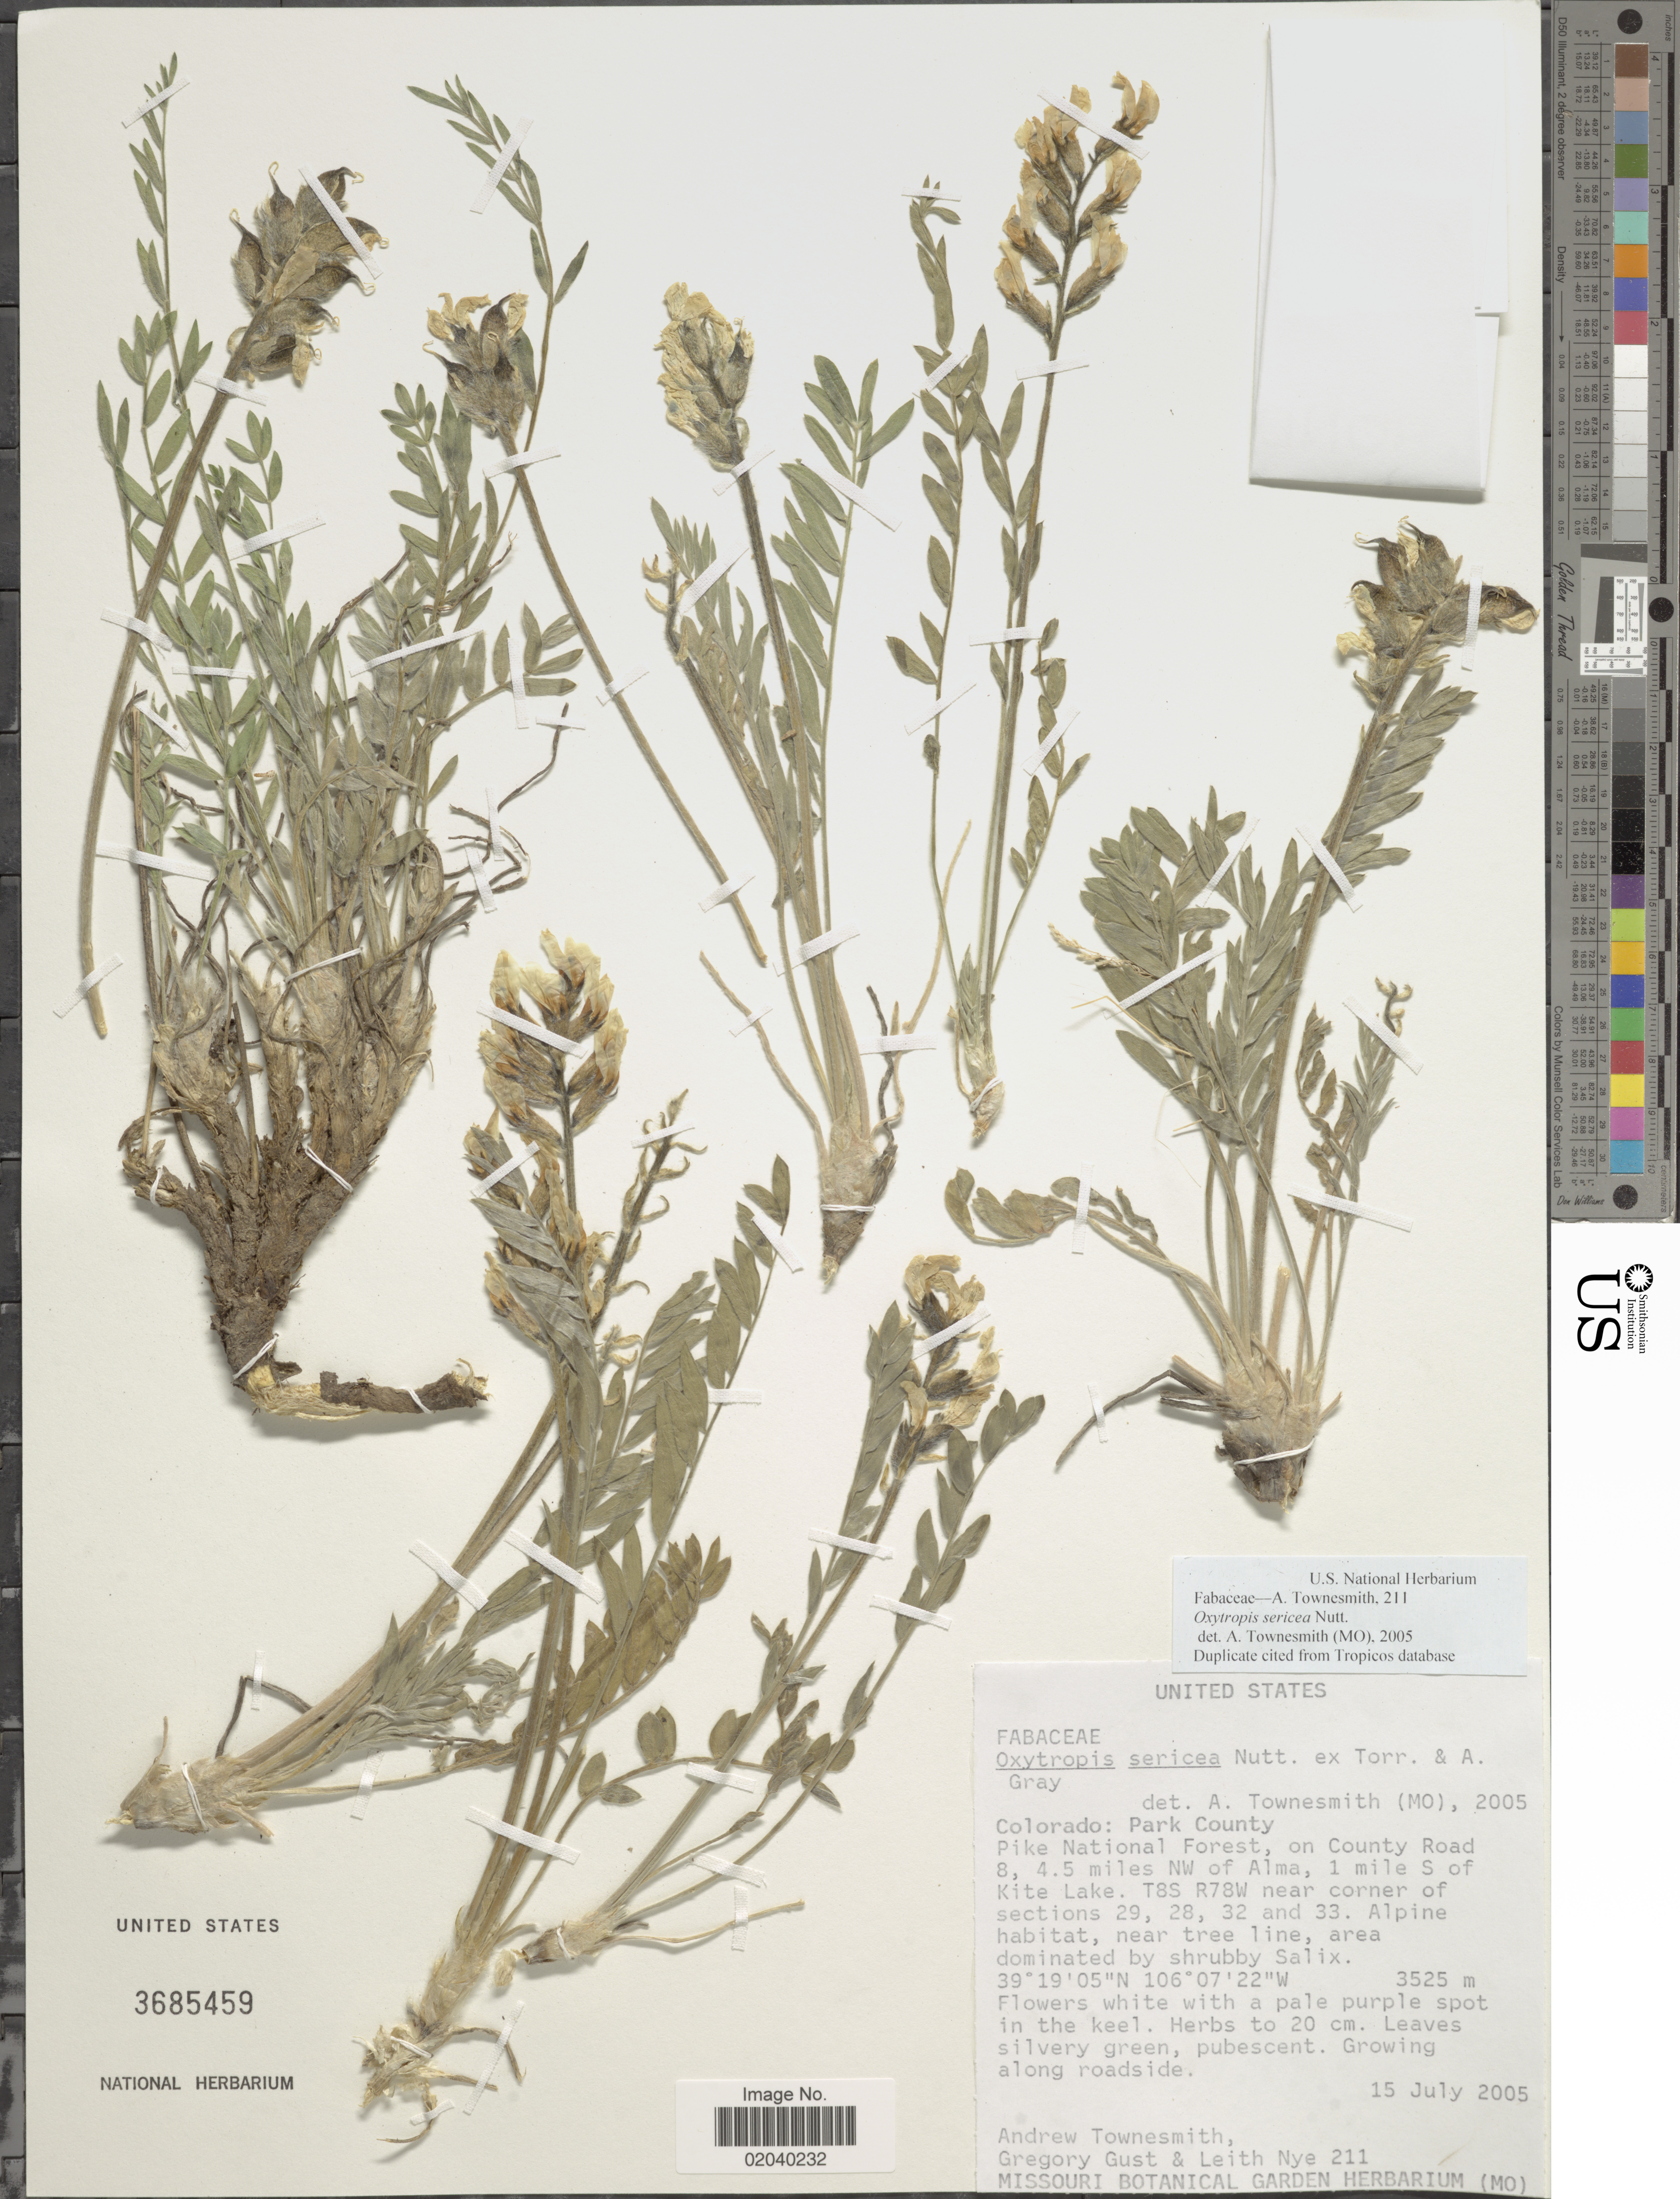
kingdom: Plantae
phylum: Tracheophyta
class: Magnoliopsida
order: Fabales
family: Fabaceae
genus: Oxytropis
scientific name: Oxytropis sericea var. sericea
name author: Nutt.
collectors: A. Townesmith, G. Gust & L. Nye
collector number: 211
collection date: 2005-07-15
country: United States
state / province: Colorado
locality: Park County, Pike National Forest, on County Road 8, 4.5 miles NW of Alma, 1 mile S of Kite Lake. T8S R78W near corner of sections29, 28, 32 and 33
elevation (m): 3525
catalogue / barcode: US 3685459